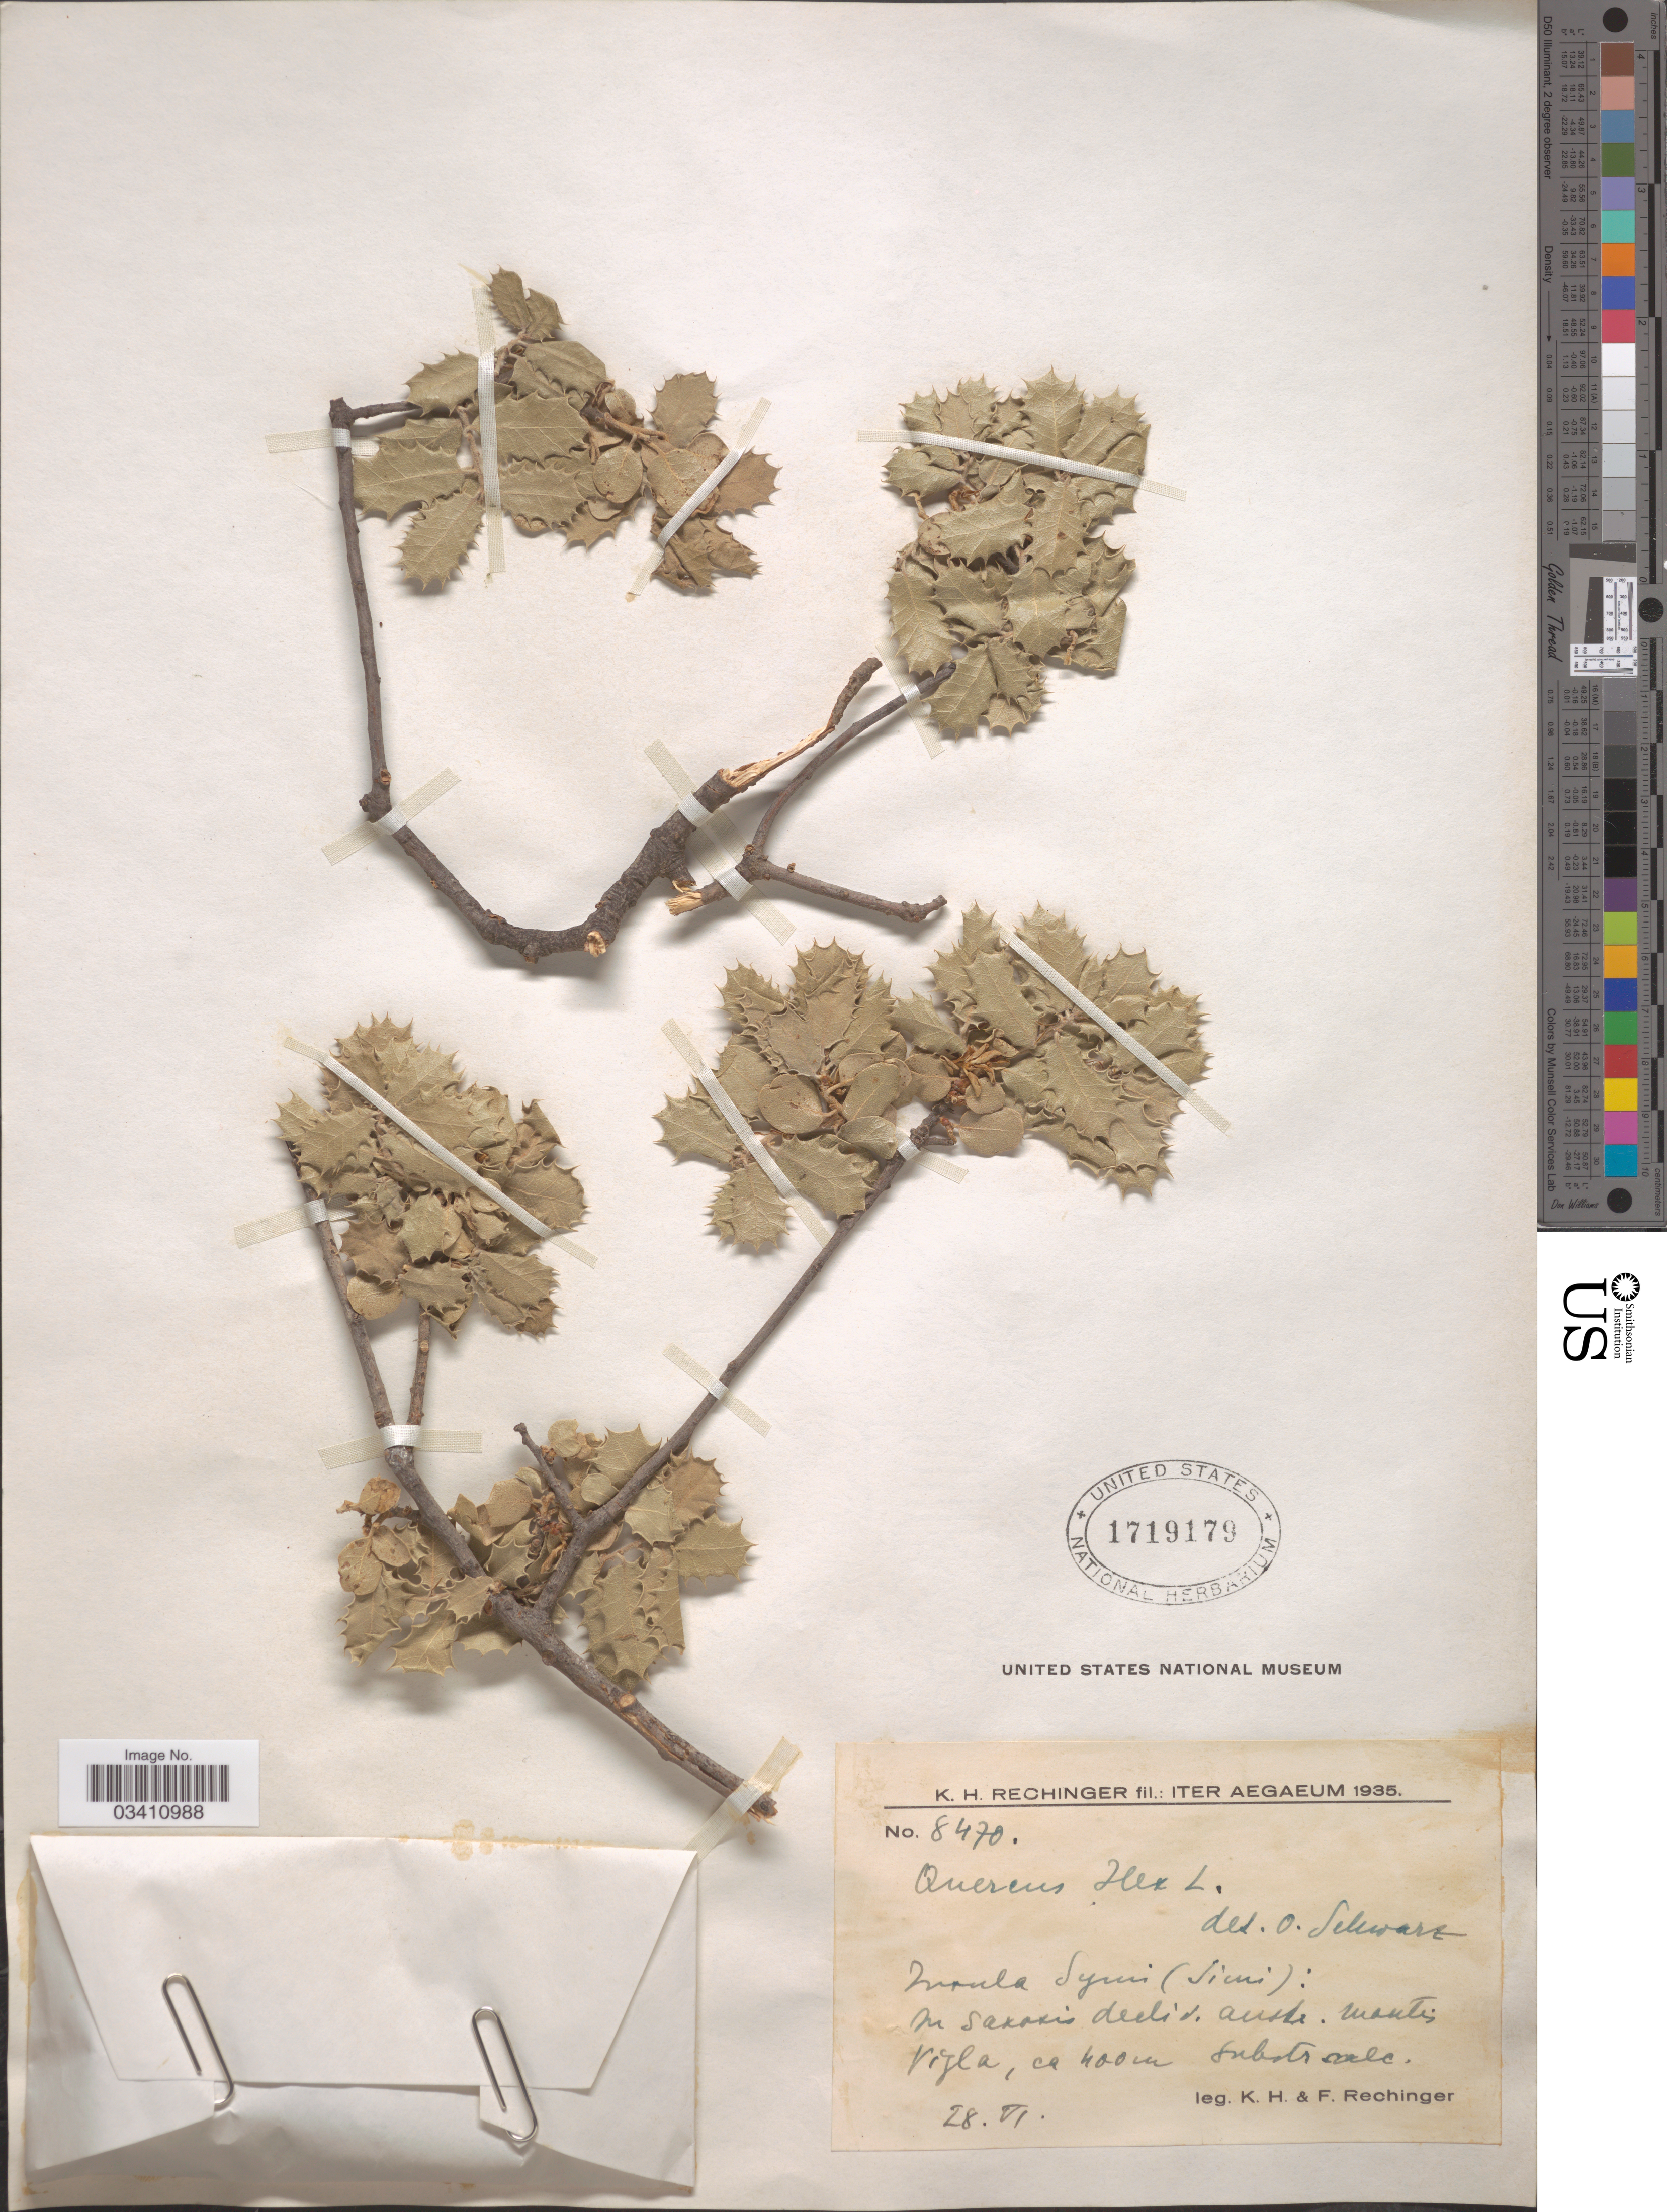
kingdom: Plantae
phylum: Tracheophyta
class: Magnoliopsida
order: Fagales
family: Fagaceae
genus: Quercus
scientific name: Quercus ilex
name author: Lour.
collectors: K. H. Rechinger & F. Rechinger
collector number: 8470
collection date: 1935-06-28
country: Greece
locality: Aegaeum. Insula Symi (Simi): In Saxoxis decliv. austr. monts Vijla.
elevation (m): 400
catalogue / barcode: US 1719179